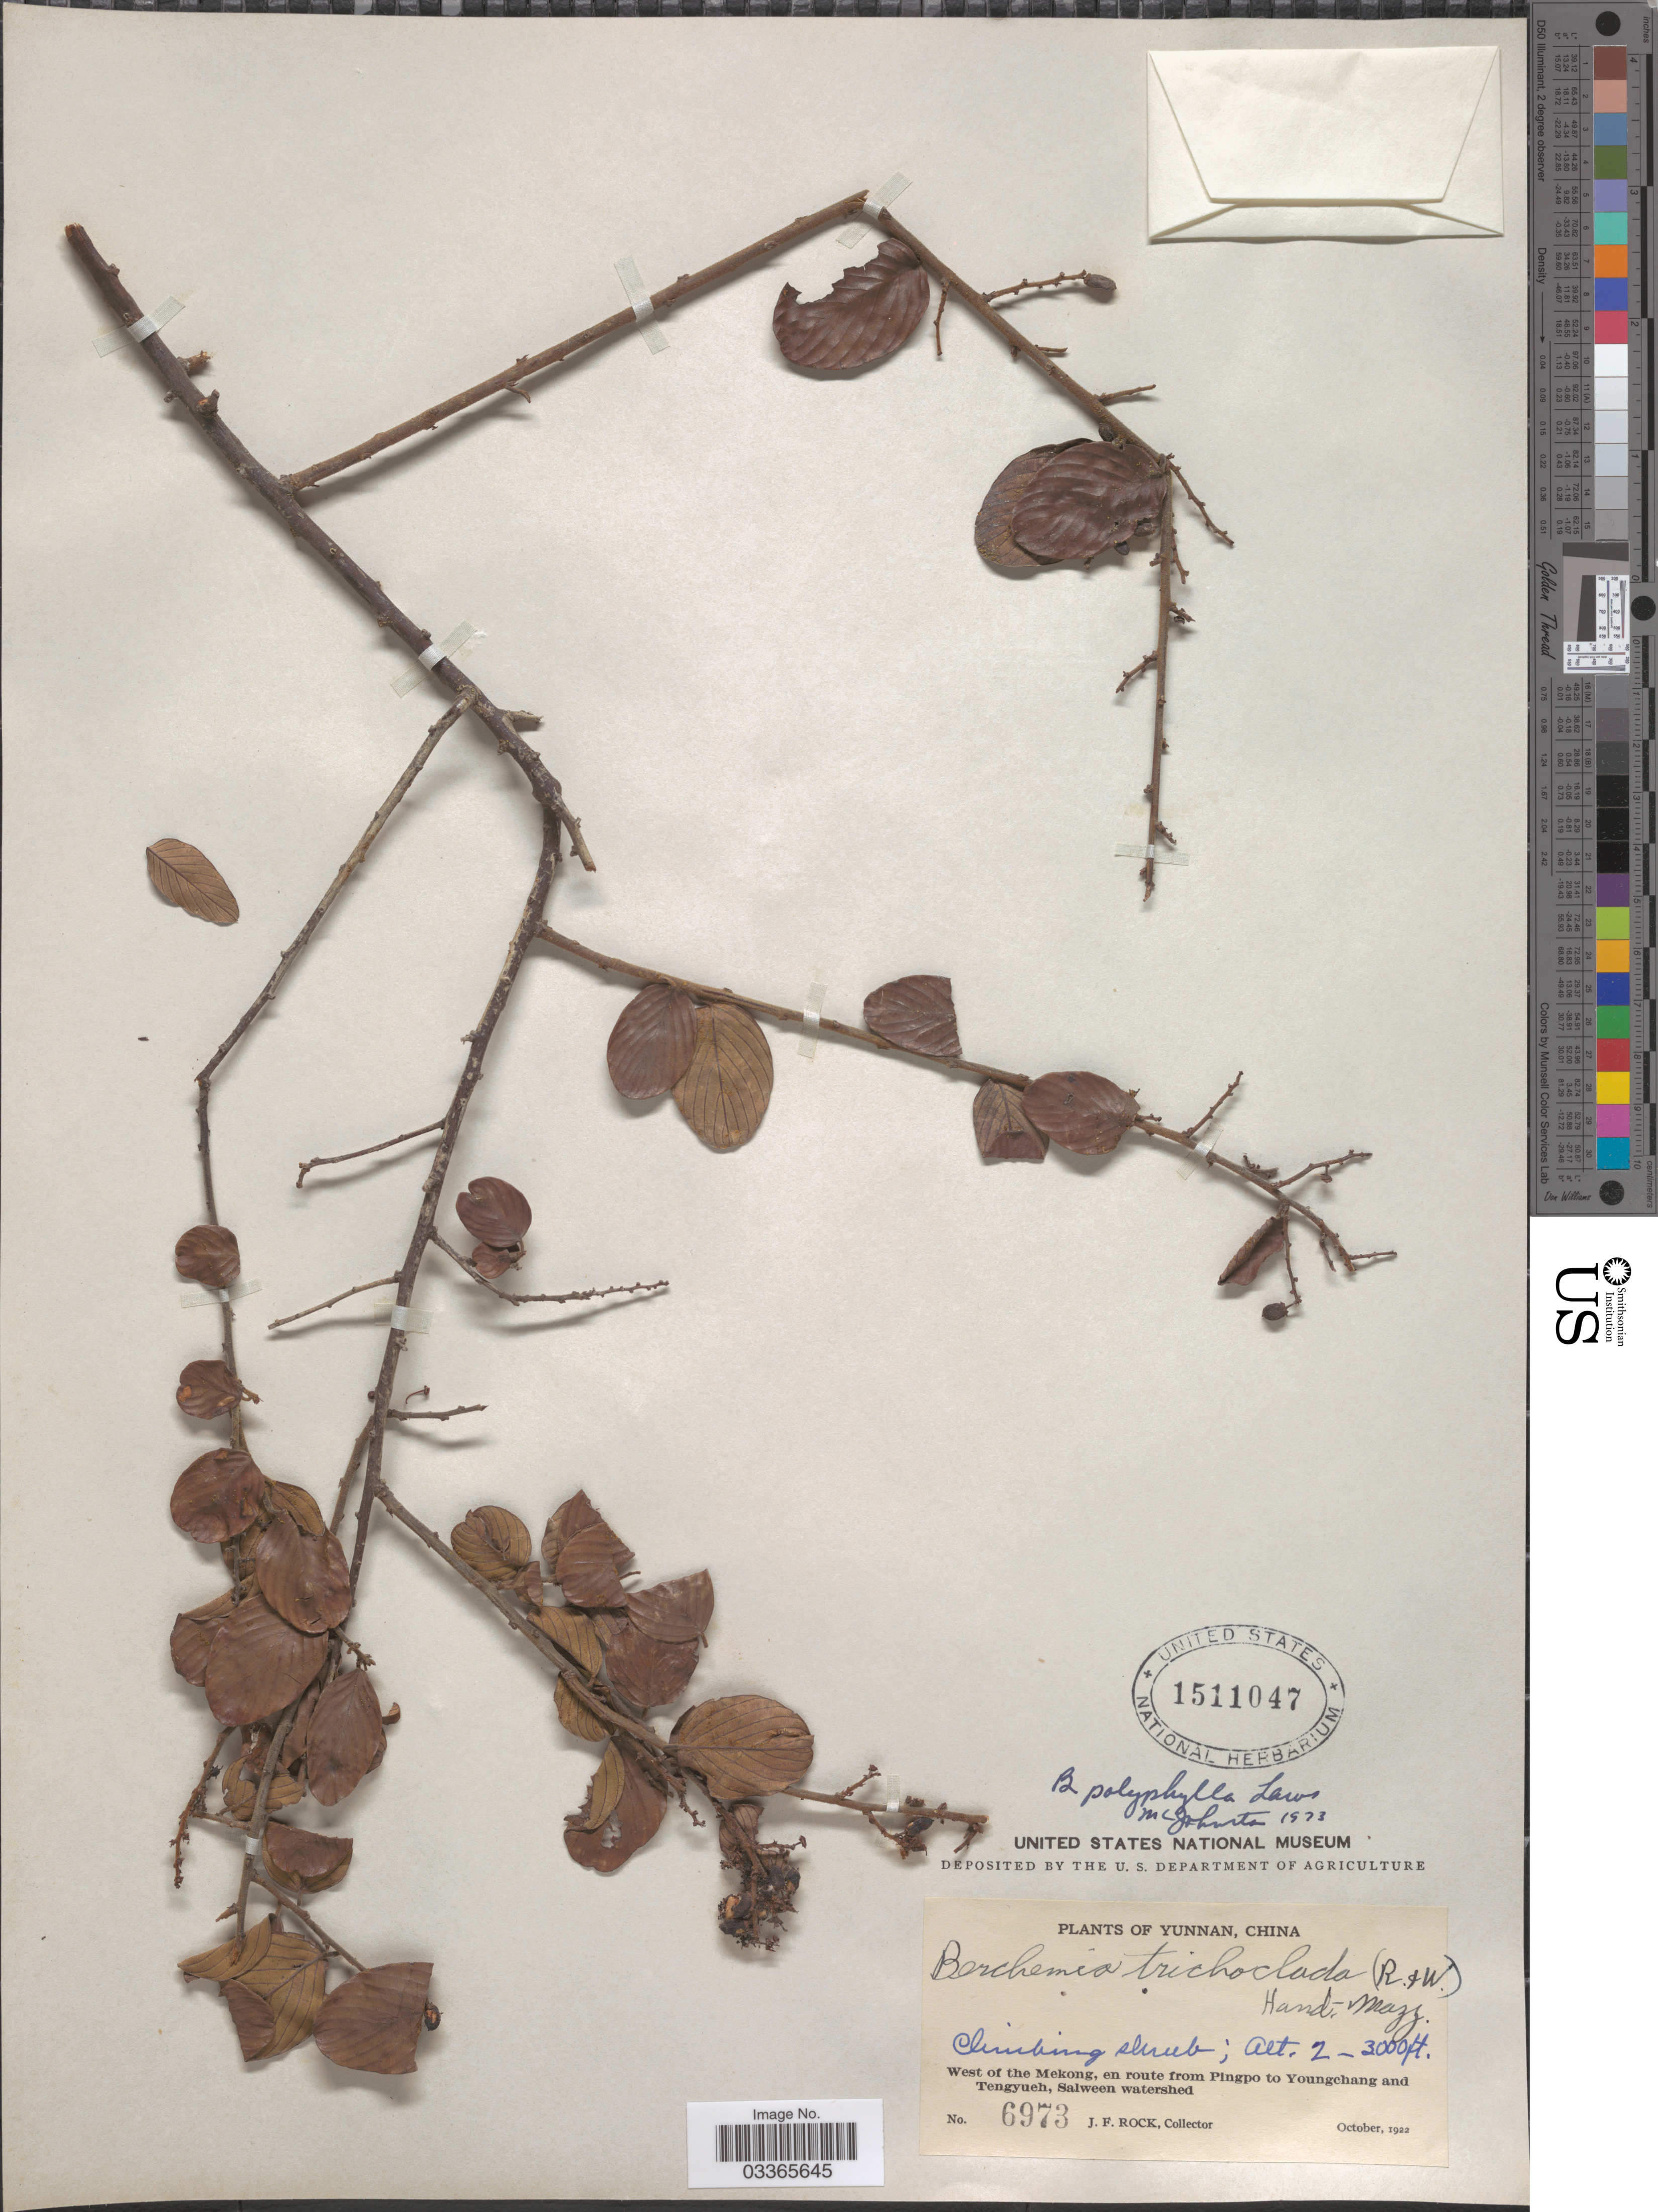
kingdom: Plantae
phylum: Tracheophyta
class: Magnoliopsida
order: Rosales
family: Rhamnaceae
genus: Berchemia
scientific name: Berchemia polyphylla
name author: Wall. ex M.A. Lawson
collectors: J. Rock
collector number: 6973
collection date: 1922-10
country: China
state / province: Yunnan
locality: West of the Mekong, en route from Pingpo to Youngchang and Tengyueh, Salween watershed.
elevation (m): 610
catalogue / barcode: US 1511047